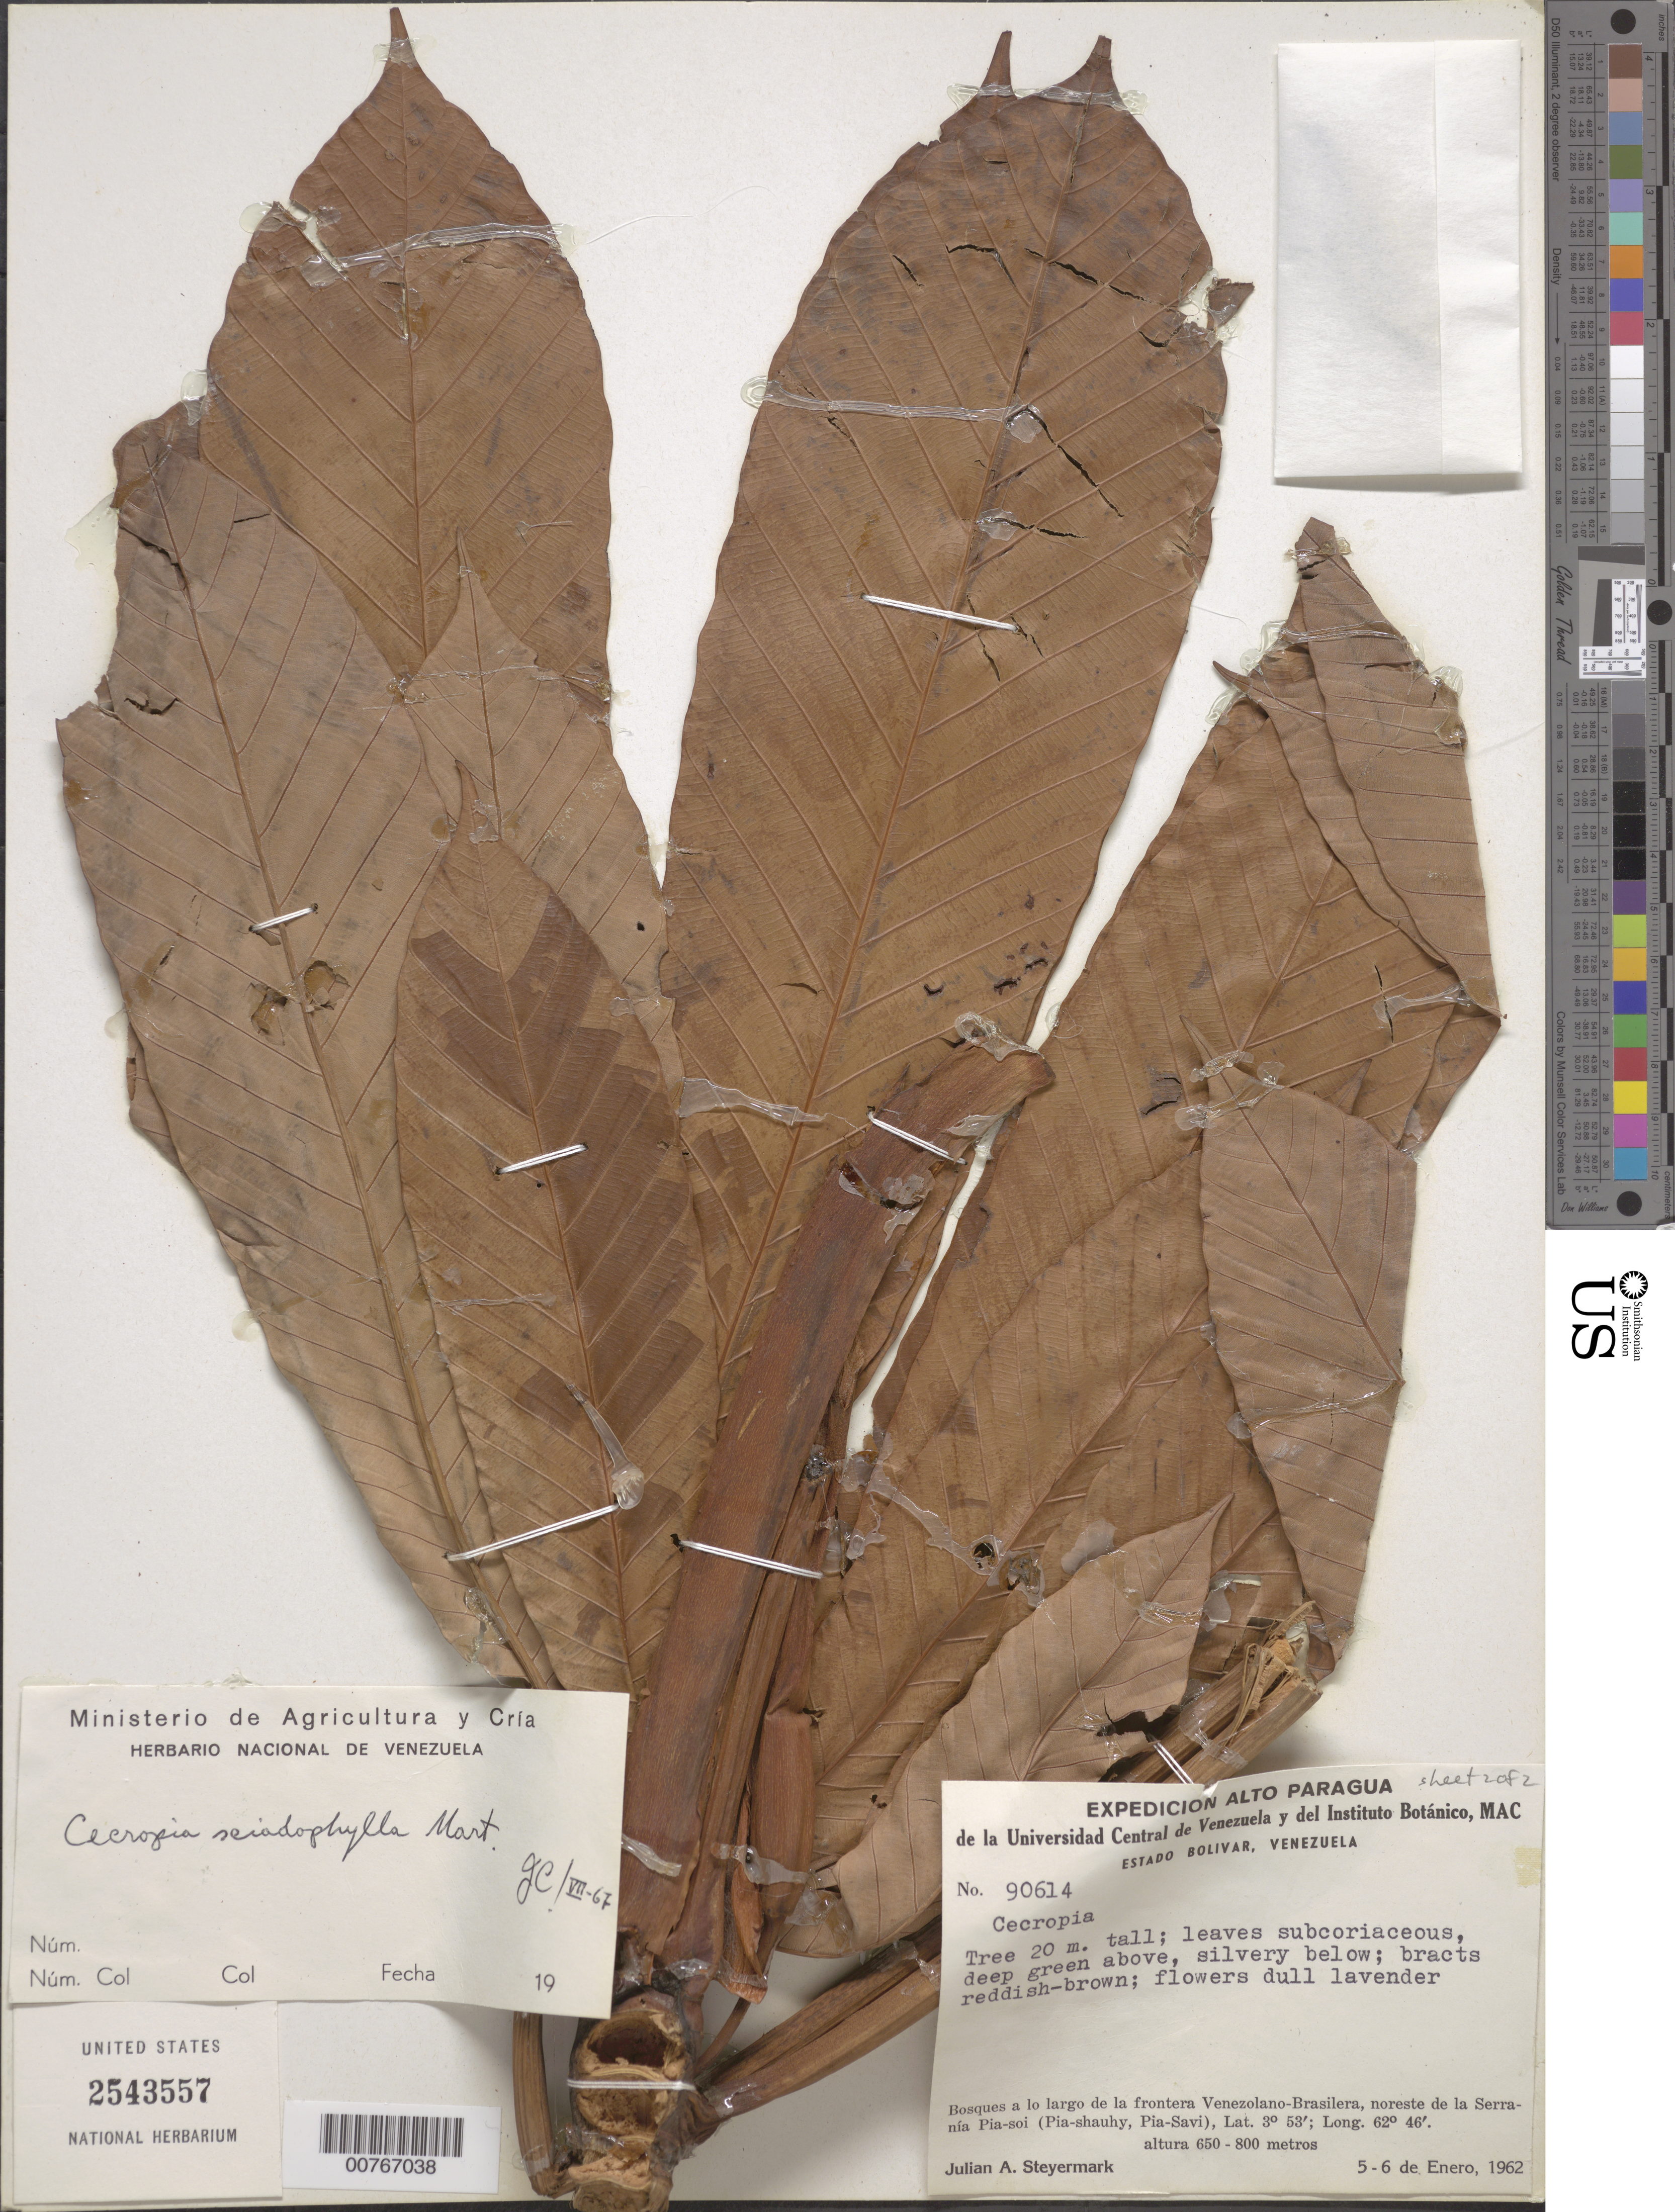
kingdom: Plantae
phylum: Tracheophyta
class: Magnoliopsida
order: Rosales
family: Urticaceae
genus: Cecropia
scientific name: Cecropia sciadophylla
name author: Mart.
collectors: J. Steyermark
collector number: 90614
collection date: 1962-01-05/1962-01-06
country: Venezuela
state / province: Bolivar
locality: Bosques a lo largo de la frontera Venezolano-Brasilera, noreste de la Serranía Pia-soi (Pia-shauhy, Pia- Savi).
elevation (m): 650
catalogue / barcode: US 2543557